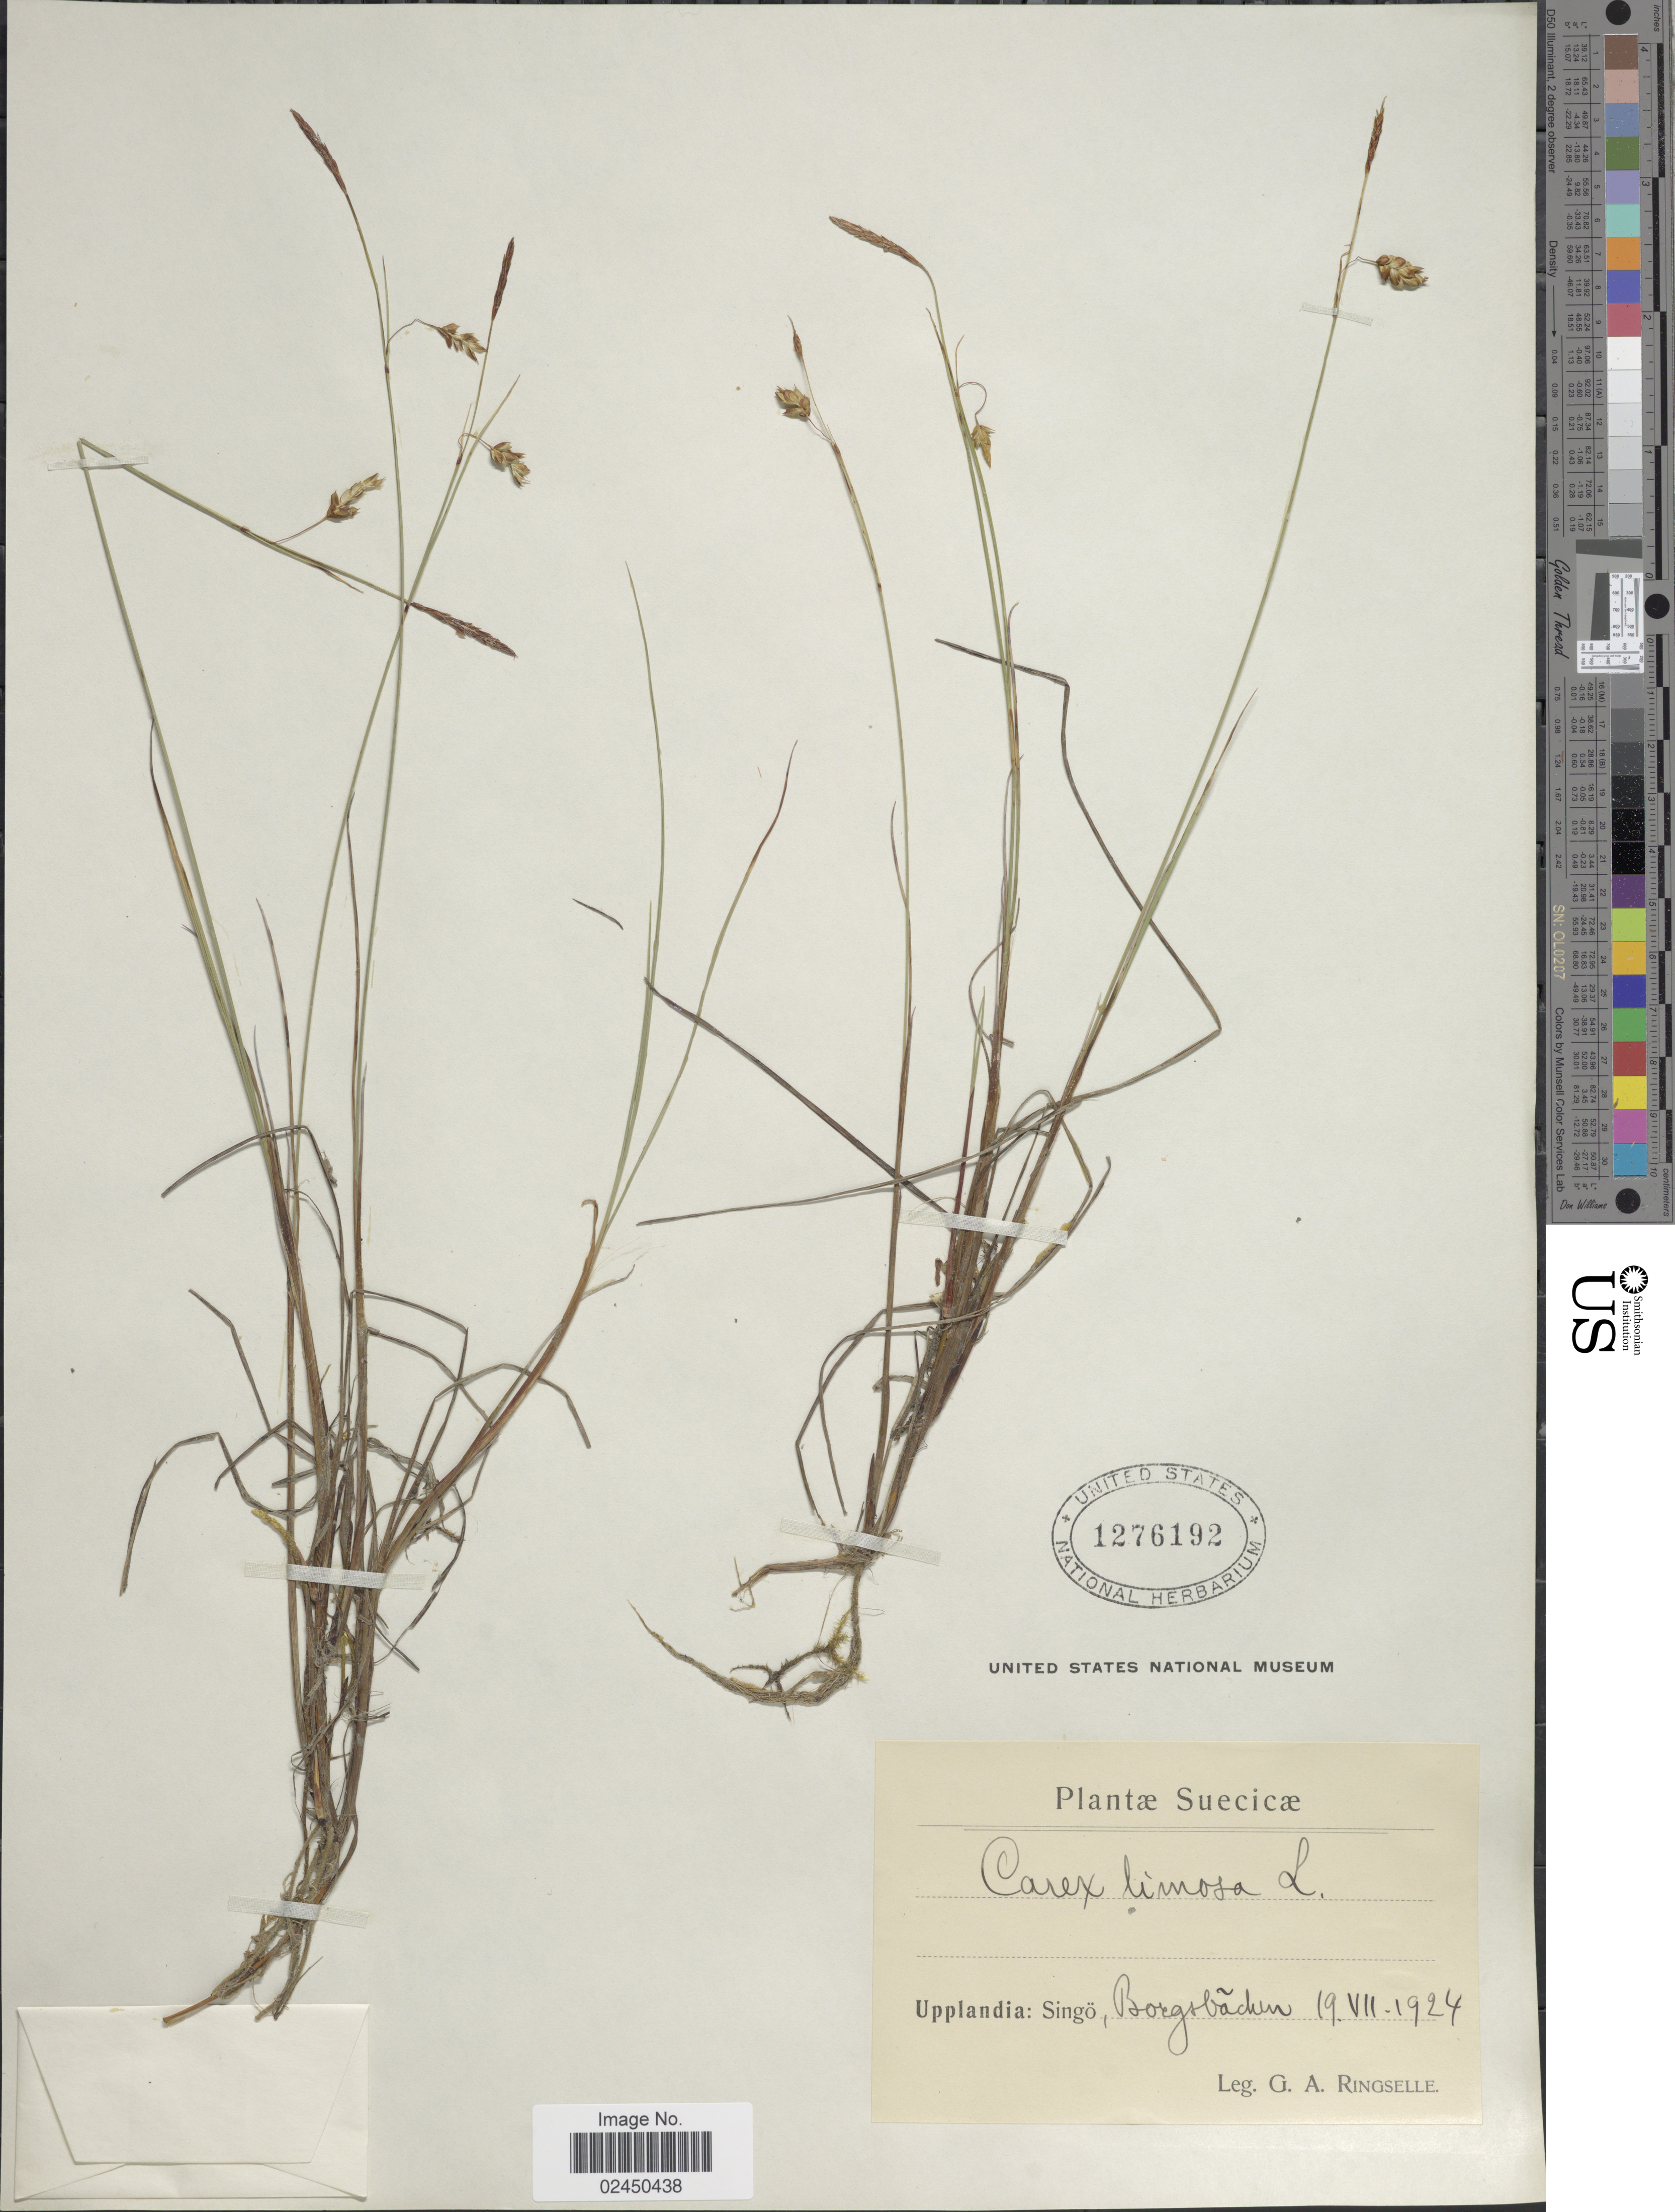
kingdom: Plantae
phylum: Tracheophyta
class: Liliopsida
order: Poales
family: Cyperaceae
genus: Carex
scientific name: Carex limosa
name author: L.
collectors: G. Ringselle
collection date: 1924-07-19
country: Sweden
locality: Upplandia: Singo, Borgsbacken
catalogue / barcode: US 1276192